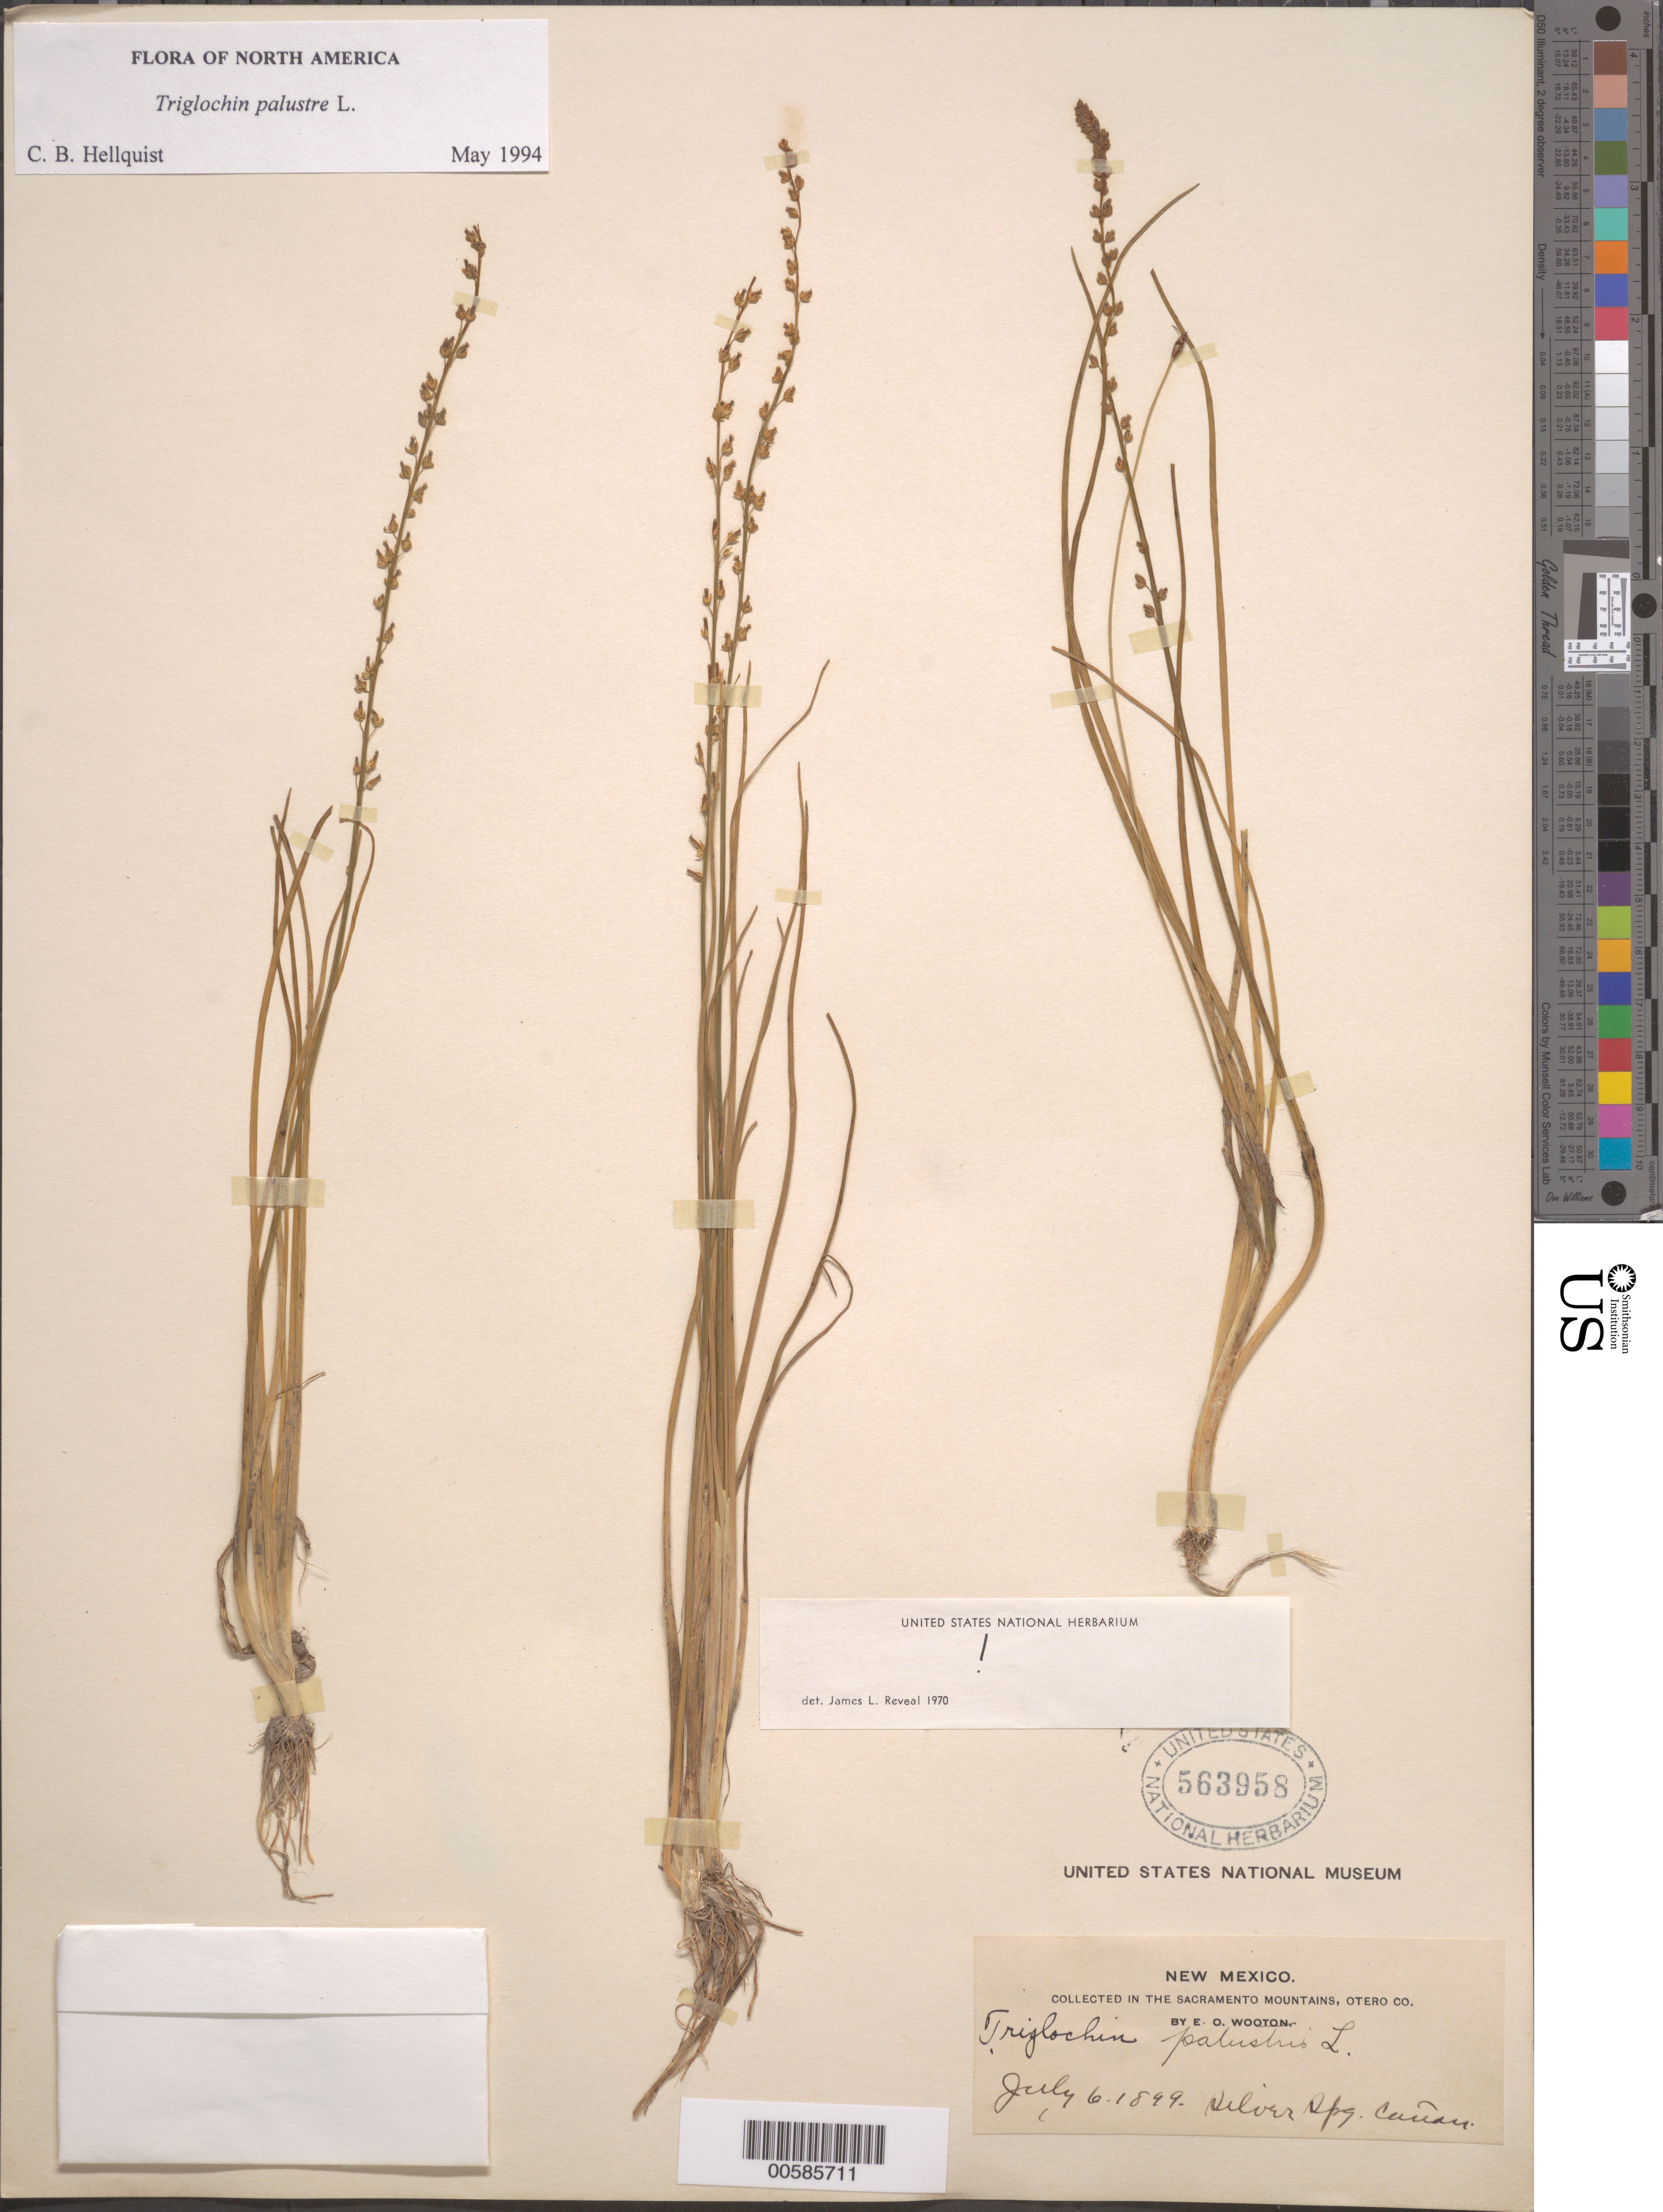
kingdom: Plantae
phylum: Tracheophyta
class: Liliopsida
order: Alismatales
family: Juncaginaceae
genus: Triglochin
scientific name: Triglochin palustris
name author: L.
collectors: E. O. Wooton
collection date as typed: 06 Jul 1899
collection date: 1899-07-06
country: United States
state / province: New Mexico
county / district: Otero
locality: Silver Springs Canon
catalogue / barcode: US 563958